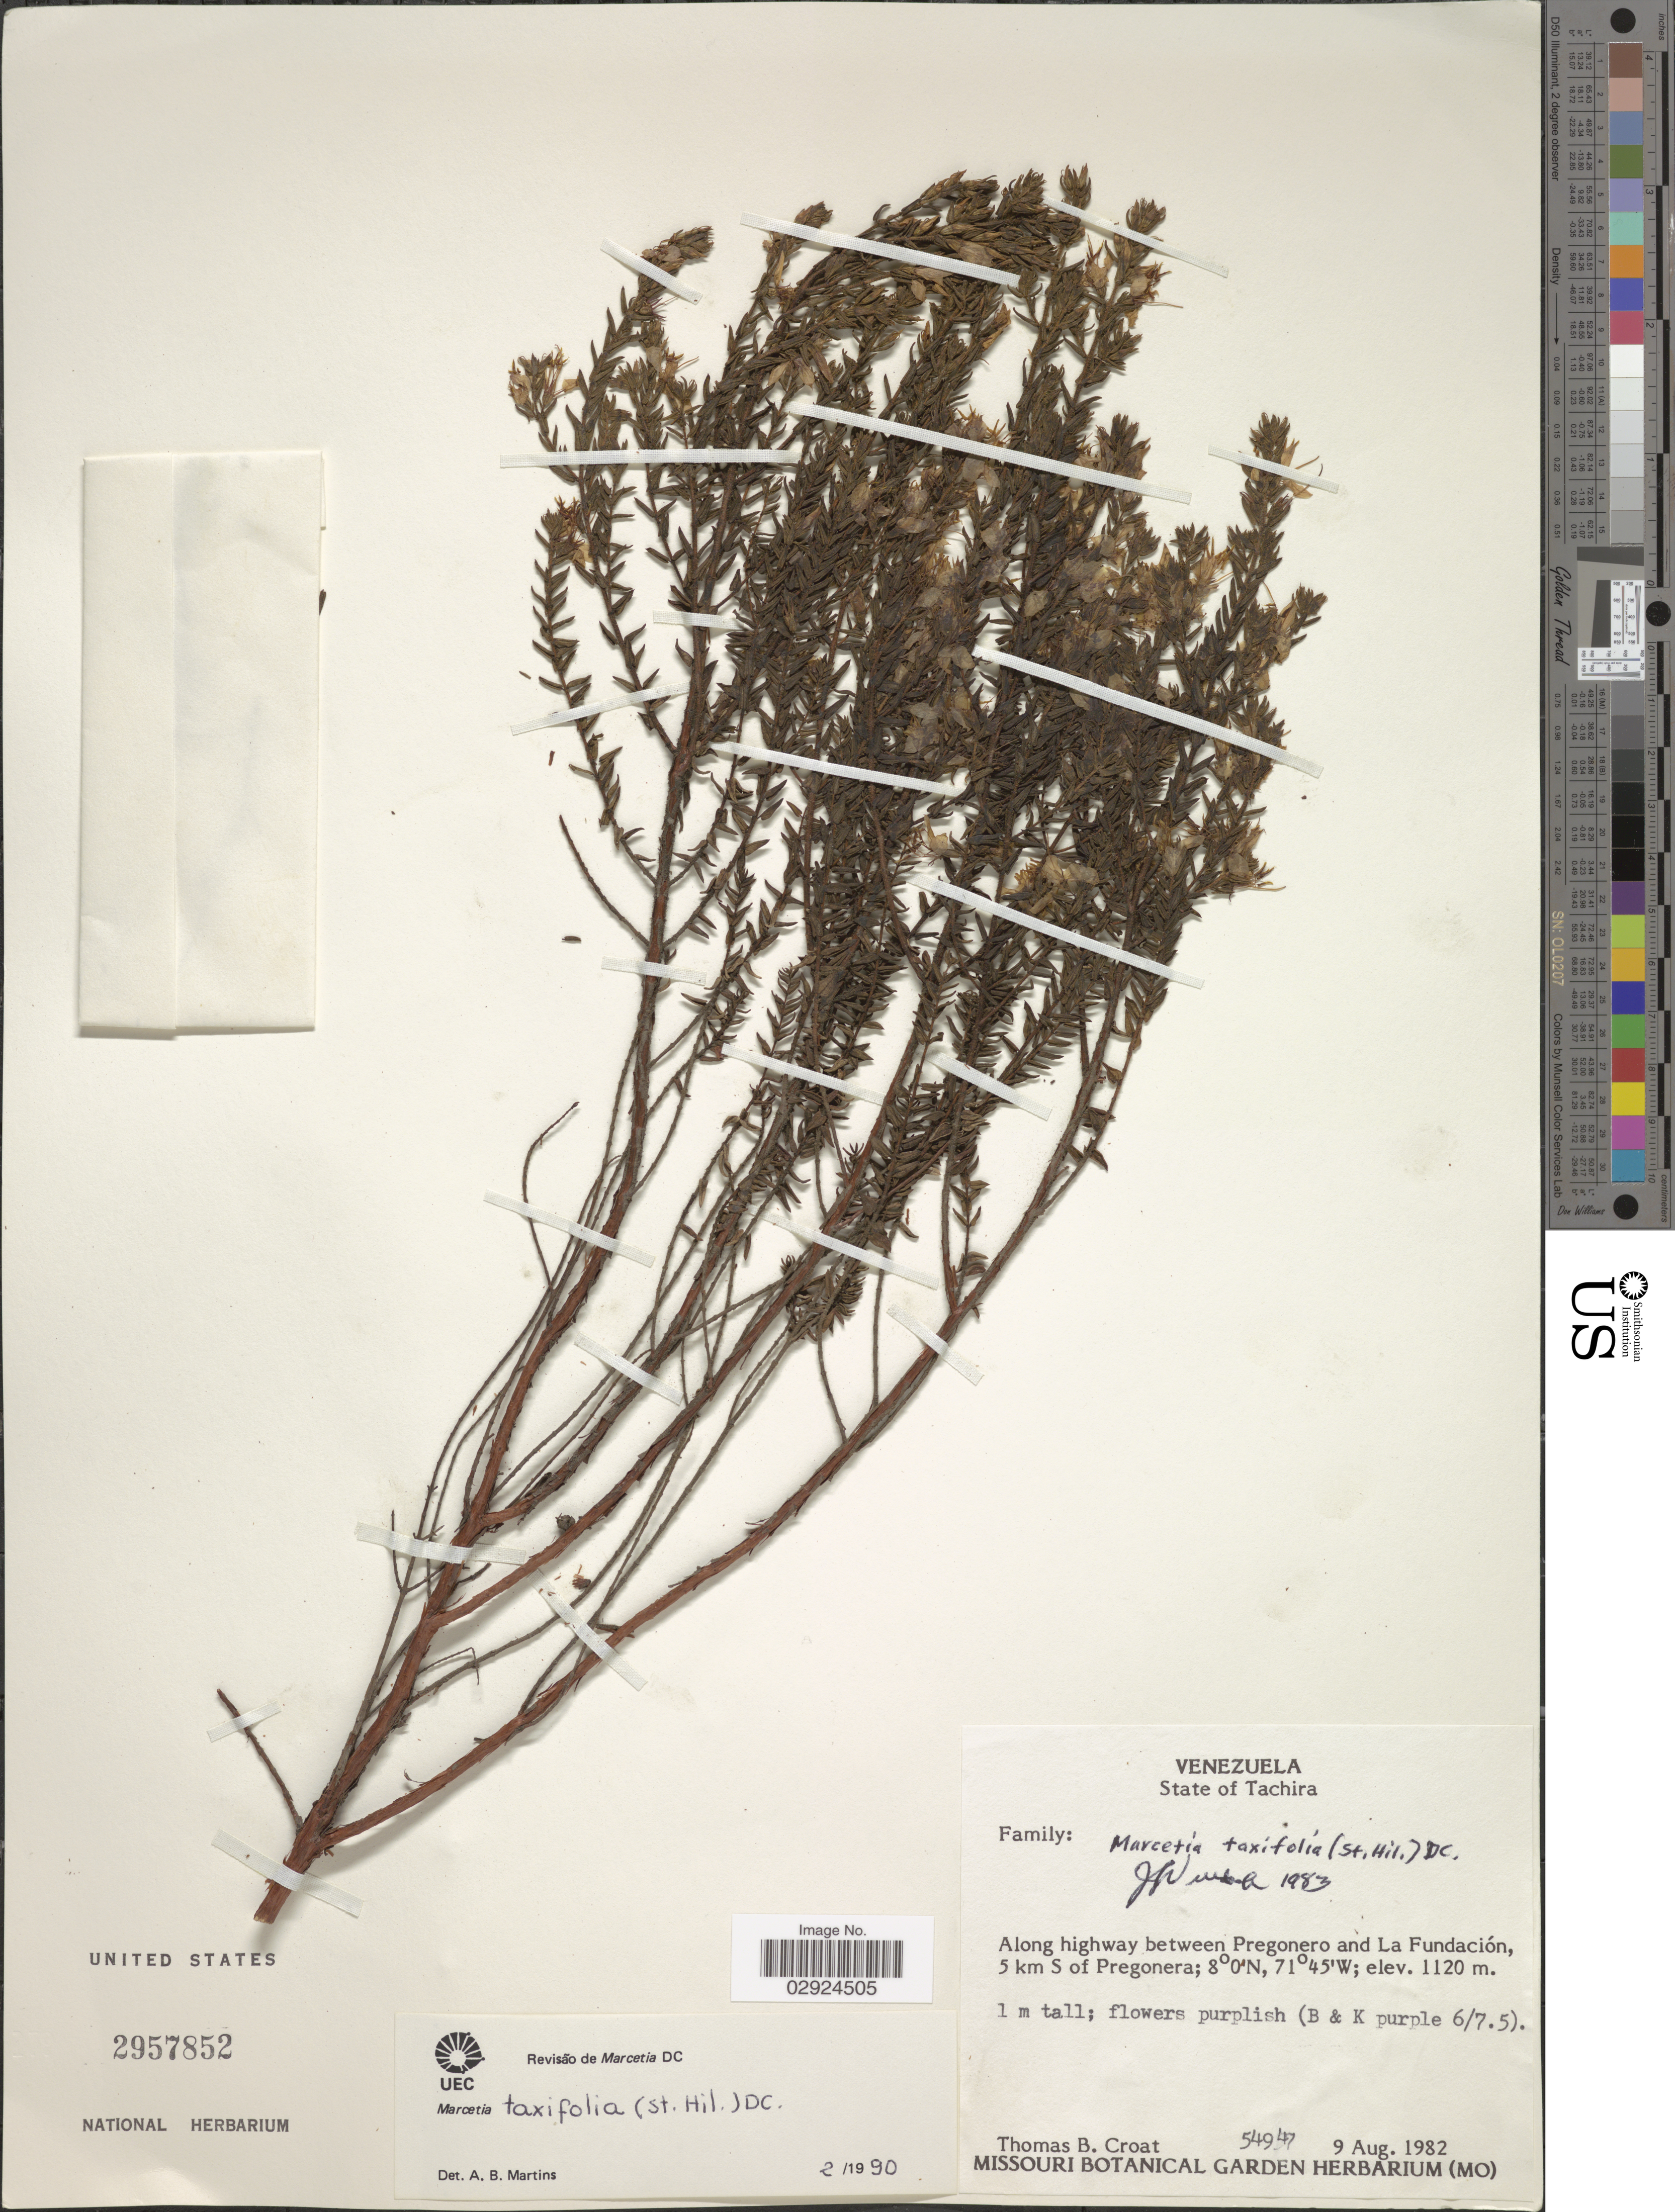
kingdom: Plantae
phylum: Tracheophyta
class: Magnoliopsida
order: Myrtales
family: Melastomataceae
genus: Marcetia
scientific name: Marcetia taxifolia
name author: (A. St.-Hil.) DC.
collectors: T. B. Croat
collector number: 54947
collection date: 1982-08-09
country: Venezuela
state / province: Tachira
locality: State of Tachira. Along highway between Pregonero and La Fundación, 5 km S of Pregonera.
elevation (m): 1120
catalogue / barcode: US 2957852